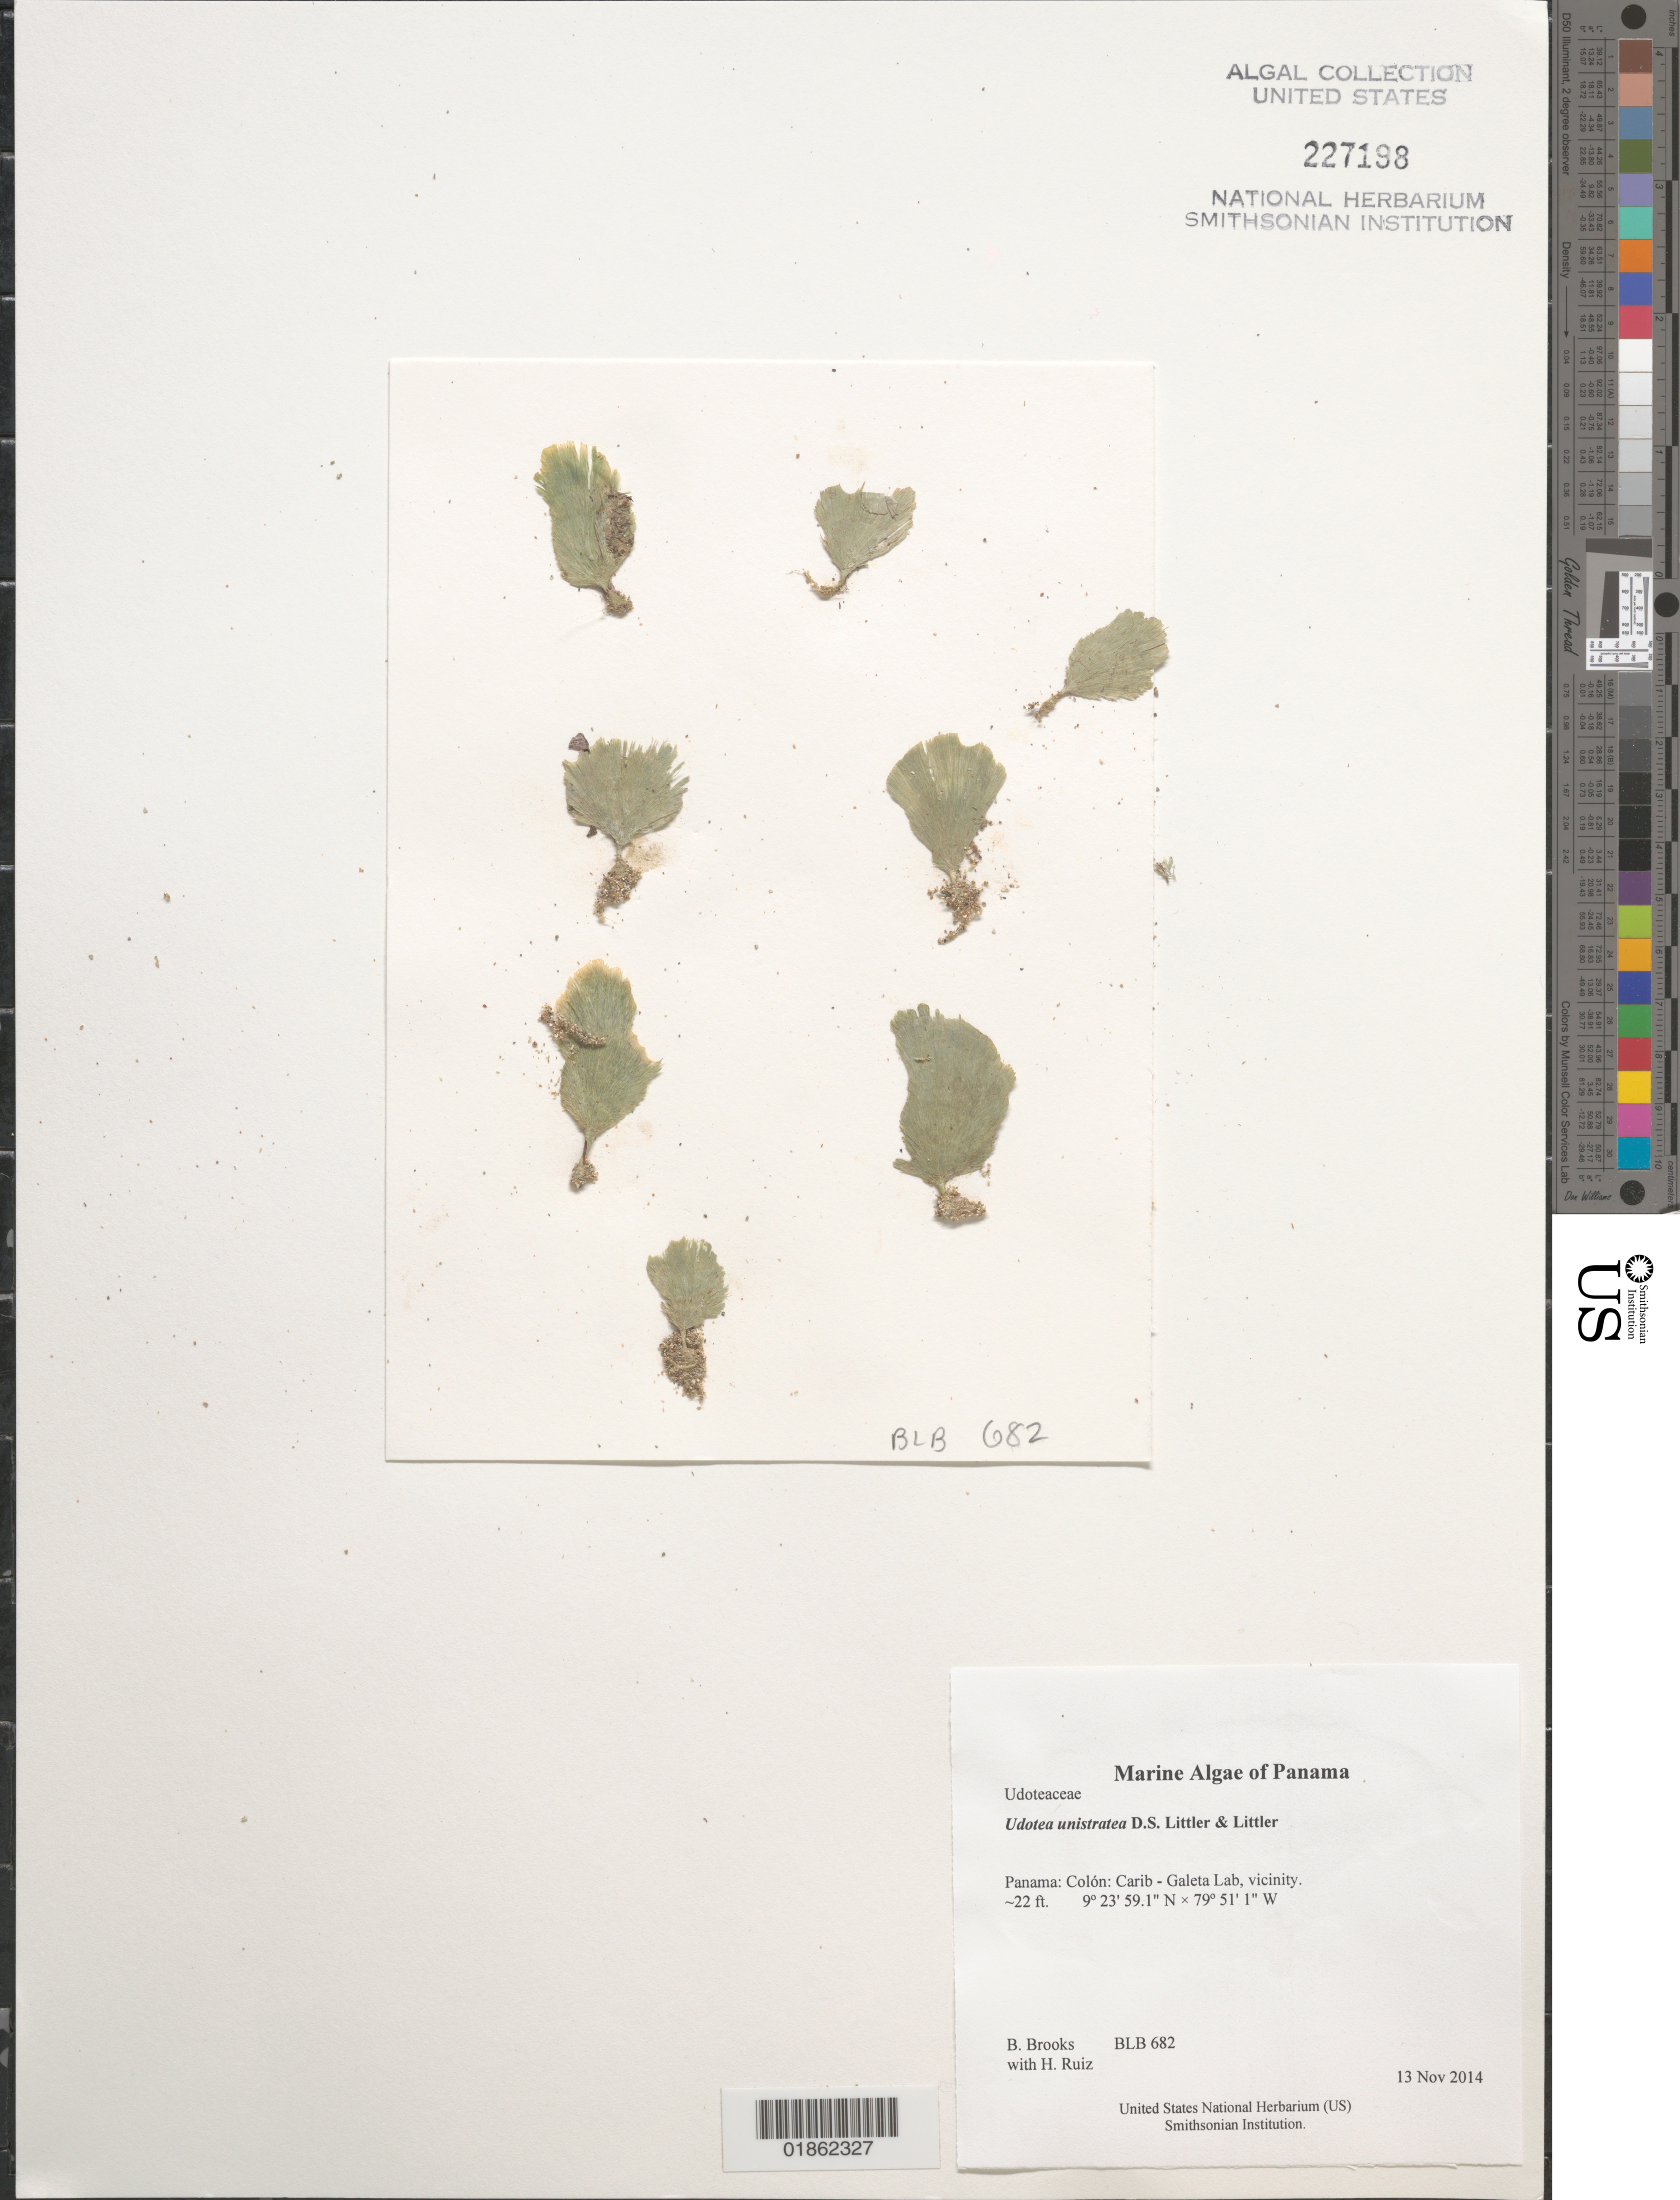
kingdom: Plantae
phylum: Chlorophyta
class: Ulvophyceae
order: Bryopsidales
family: Udoteaceae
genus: Udotea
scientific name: Udotea unistratea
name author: D.S. Littler & Littler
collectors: B. Brooks & H. Ruiz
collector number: BLB 682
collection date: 2014-11-13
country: Panama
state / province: Colón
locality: Carib - Galeta Lab, vicinity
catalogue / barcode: US 227198